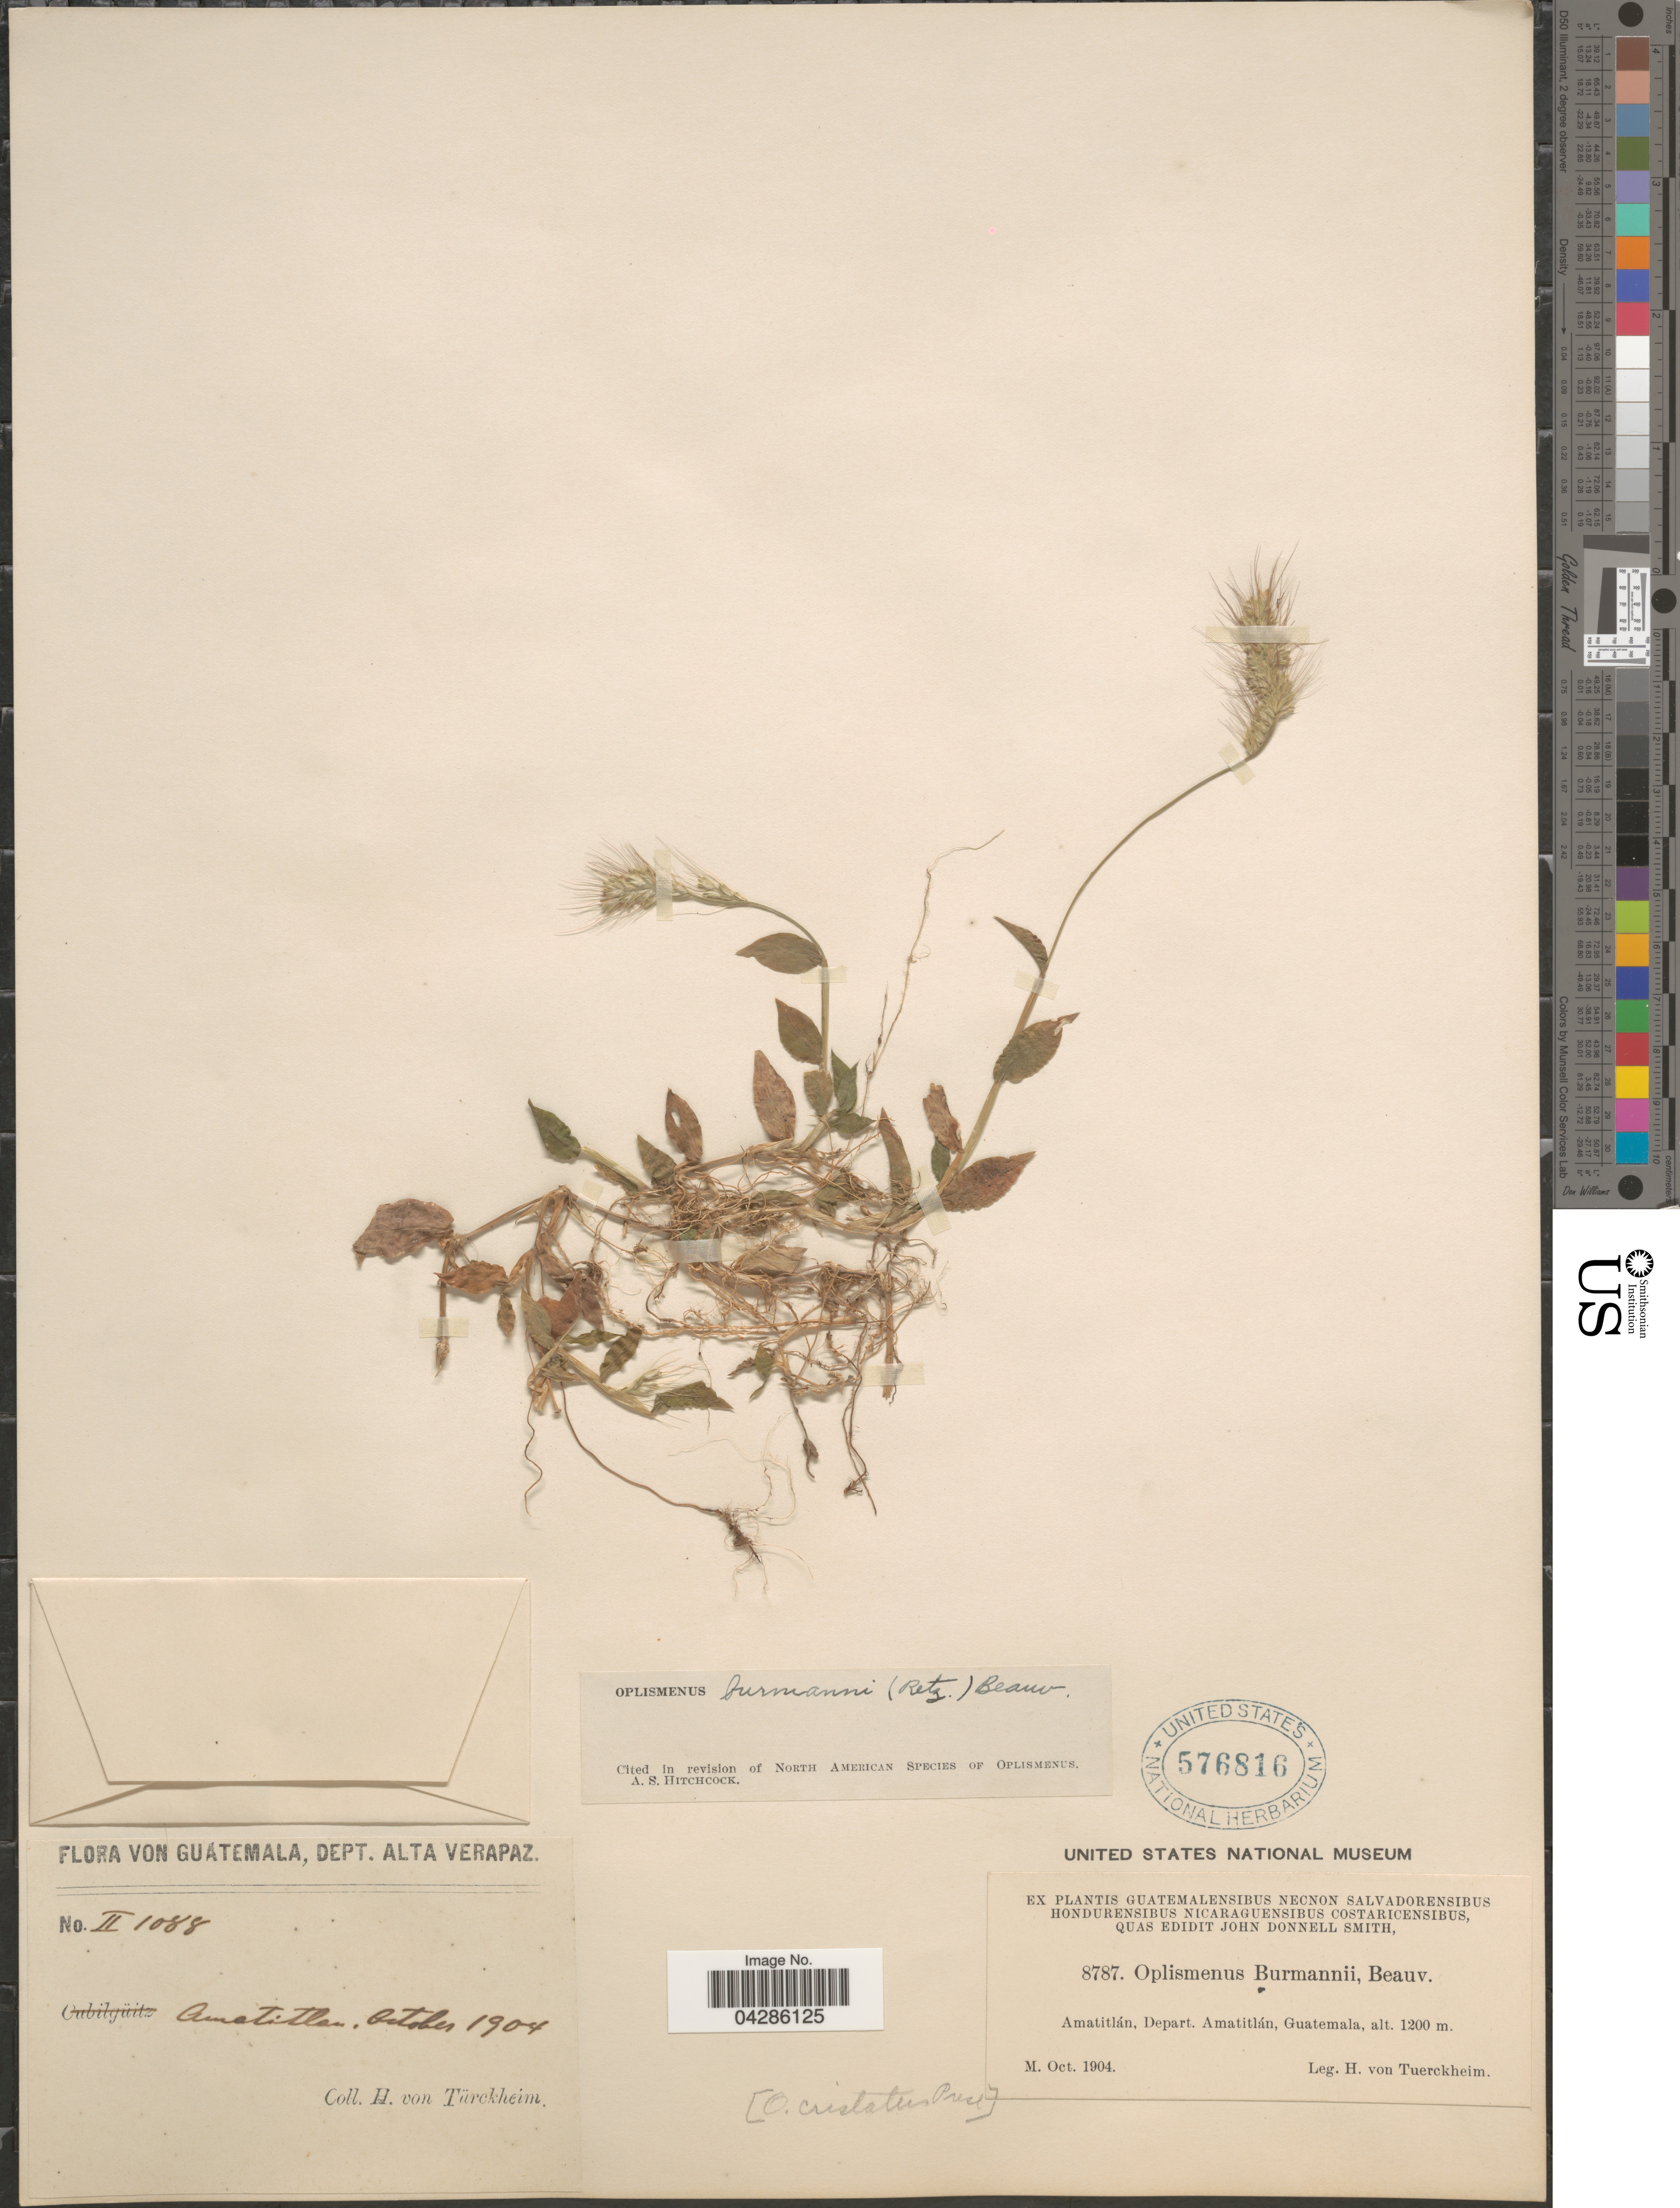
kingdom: Plantae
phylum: Tracheophyta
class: Liliopsida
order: Poales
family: Poaceae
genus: Oplismenus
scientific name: Oplismenus burmannii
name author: (Retz.) P. Beauv.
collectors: H. von Türckheim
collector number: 8787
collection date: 1904-10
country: Guatemala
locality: Amatitlán, Depart. Amatitlán.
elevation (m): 1200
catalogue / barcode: US 576816